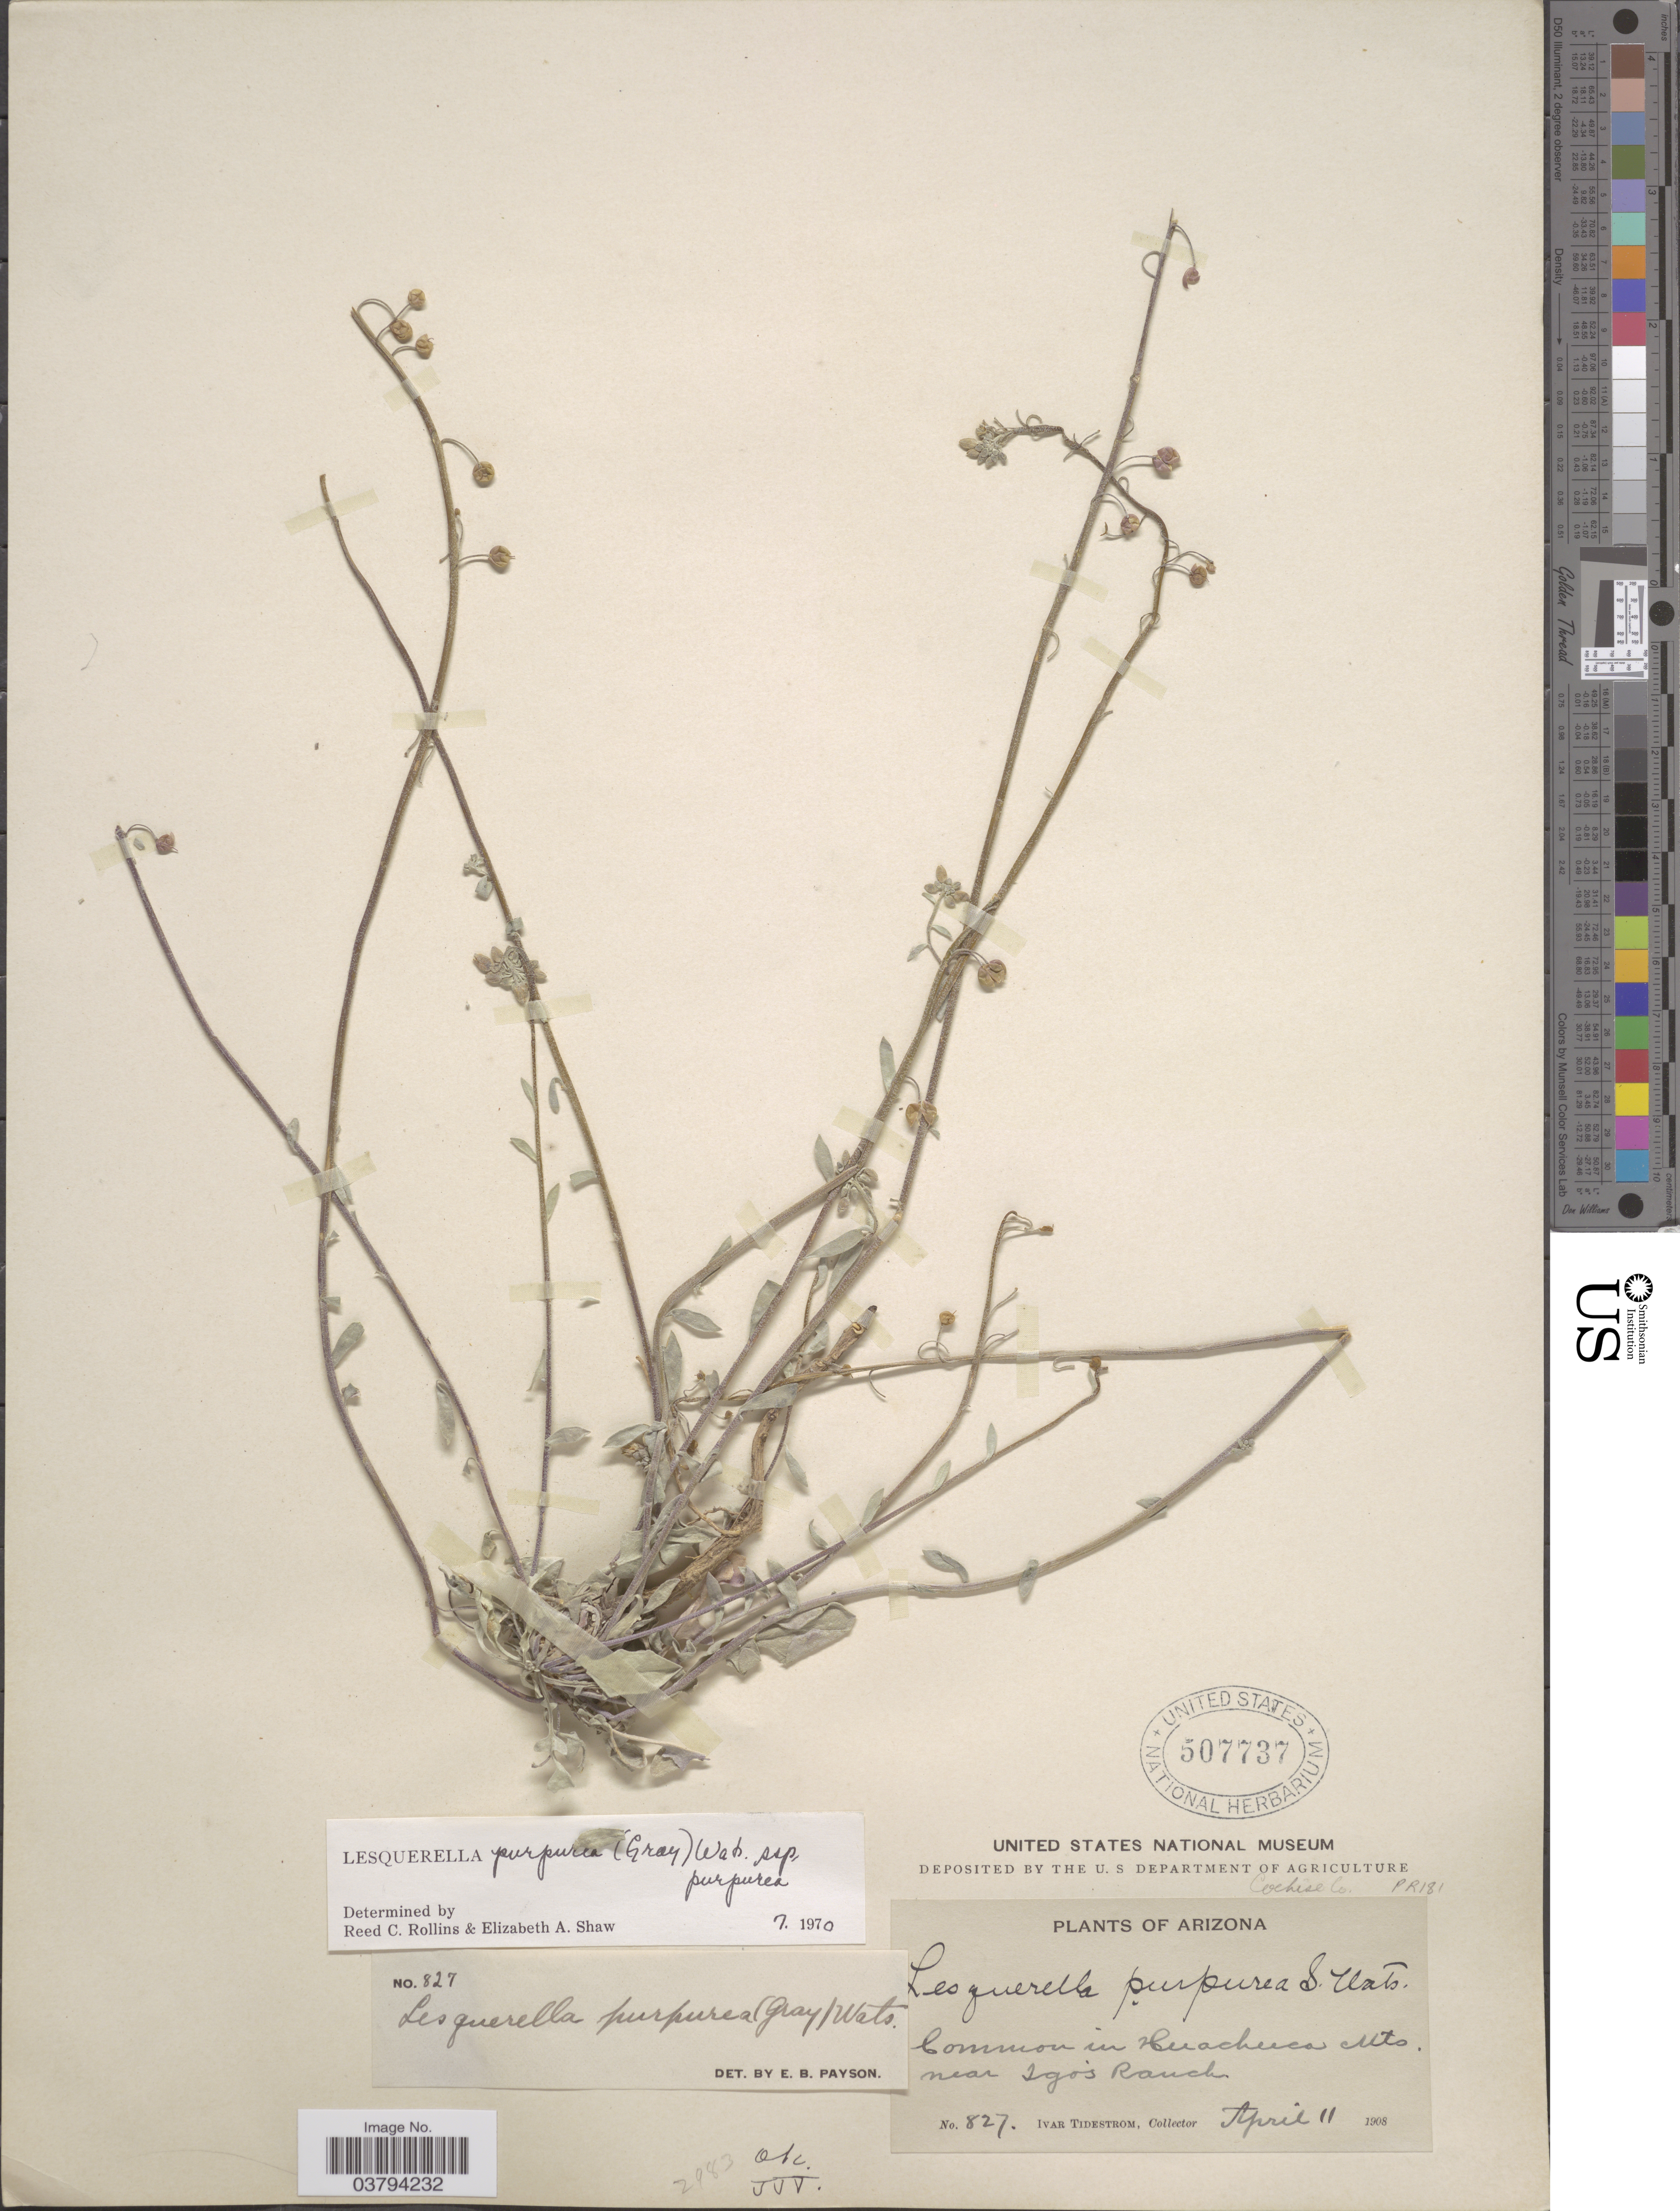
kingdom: Plantae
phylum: Tracheophyta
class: Magnoliopsida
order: Brassicales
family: Brassicaceae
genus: Lesquerella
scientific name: Lesquerella purpurea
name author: (A. Gray) S. Watson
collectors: I. F. Tidestrom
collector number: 827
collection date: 1908-04-11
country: United States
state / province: Arizona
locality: Cochise Co. Common in Huachuca Mts. near Igos Ranch.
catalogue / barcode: US 507737